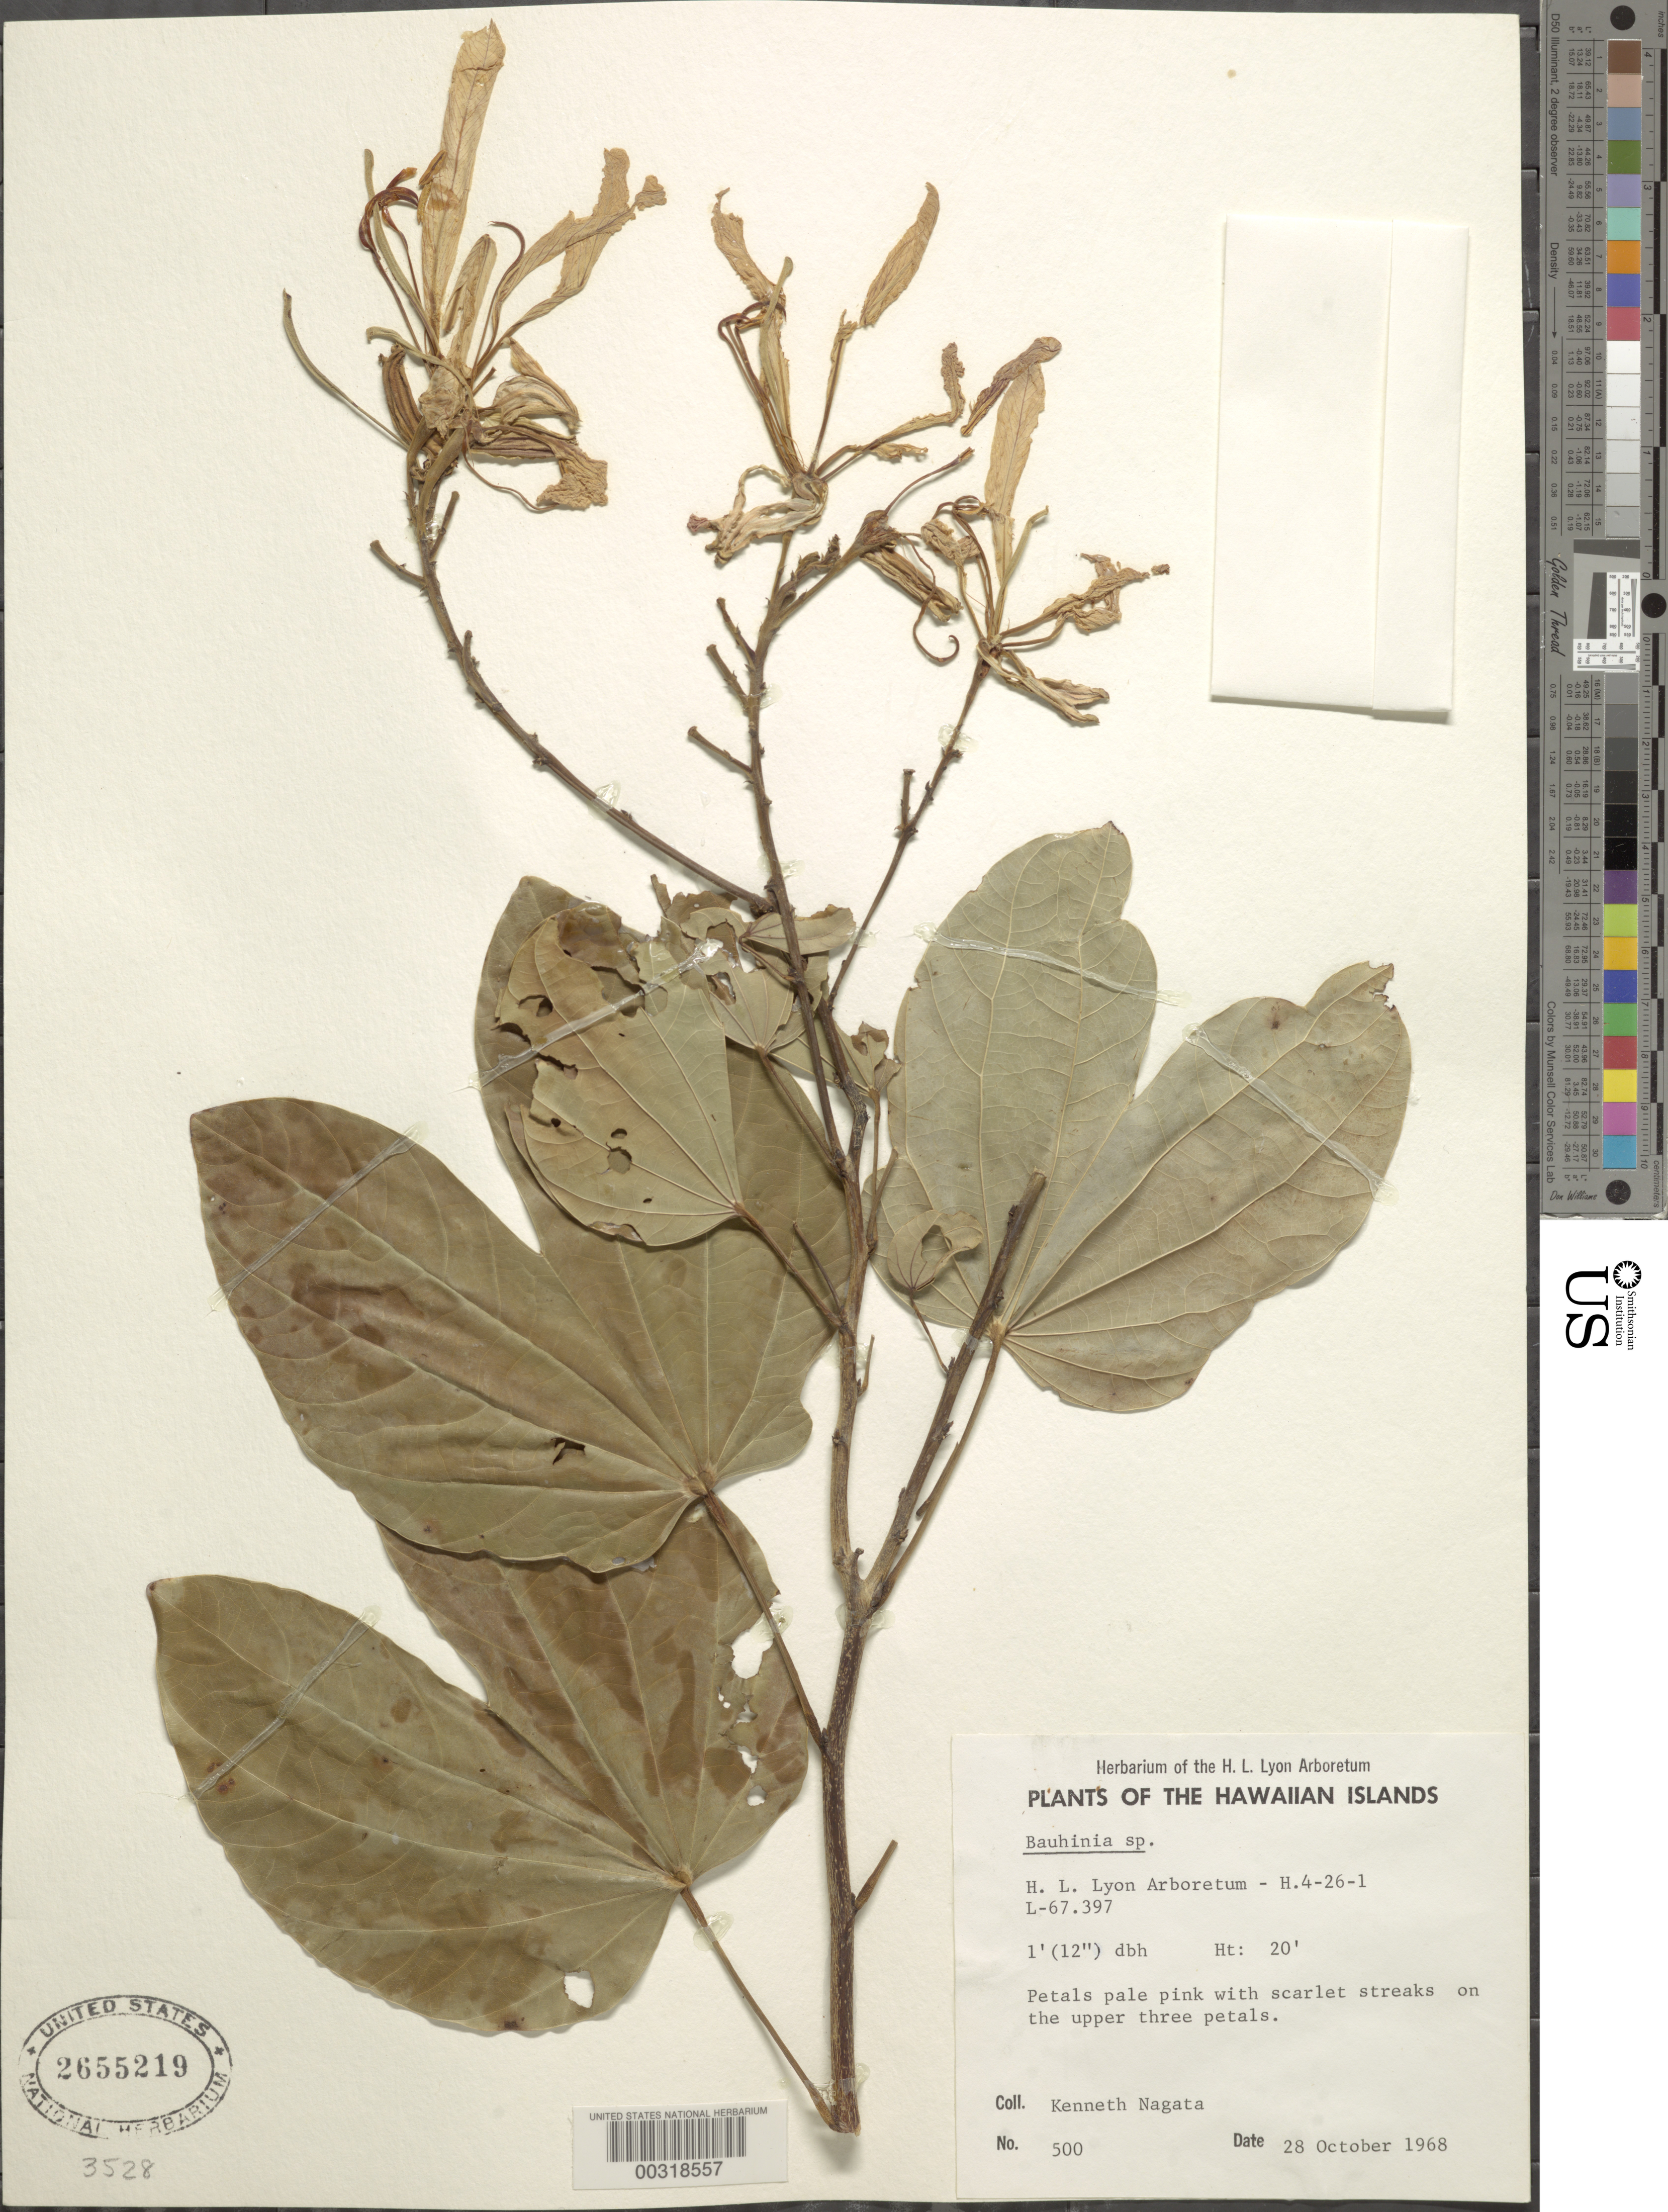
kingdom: Plantae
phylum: Tracheophyta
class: Magnoliopsida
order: Fabales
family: Fabaceae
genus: Bauhinia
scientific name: Bauhinia monandra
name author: Kurz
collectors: K. Nagata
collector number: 500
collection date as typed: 28 Oct 1968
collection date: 1968-10-28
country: United States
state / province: Hawaii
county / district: Honolulu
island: Oahu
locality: H.l. lyon arboretum h.4-26-1 l-67.397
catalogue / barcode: US 2655219